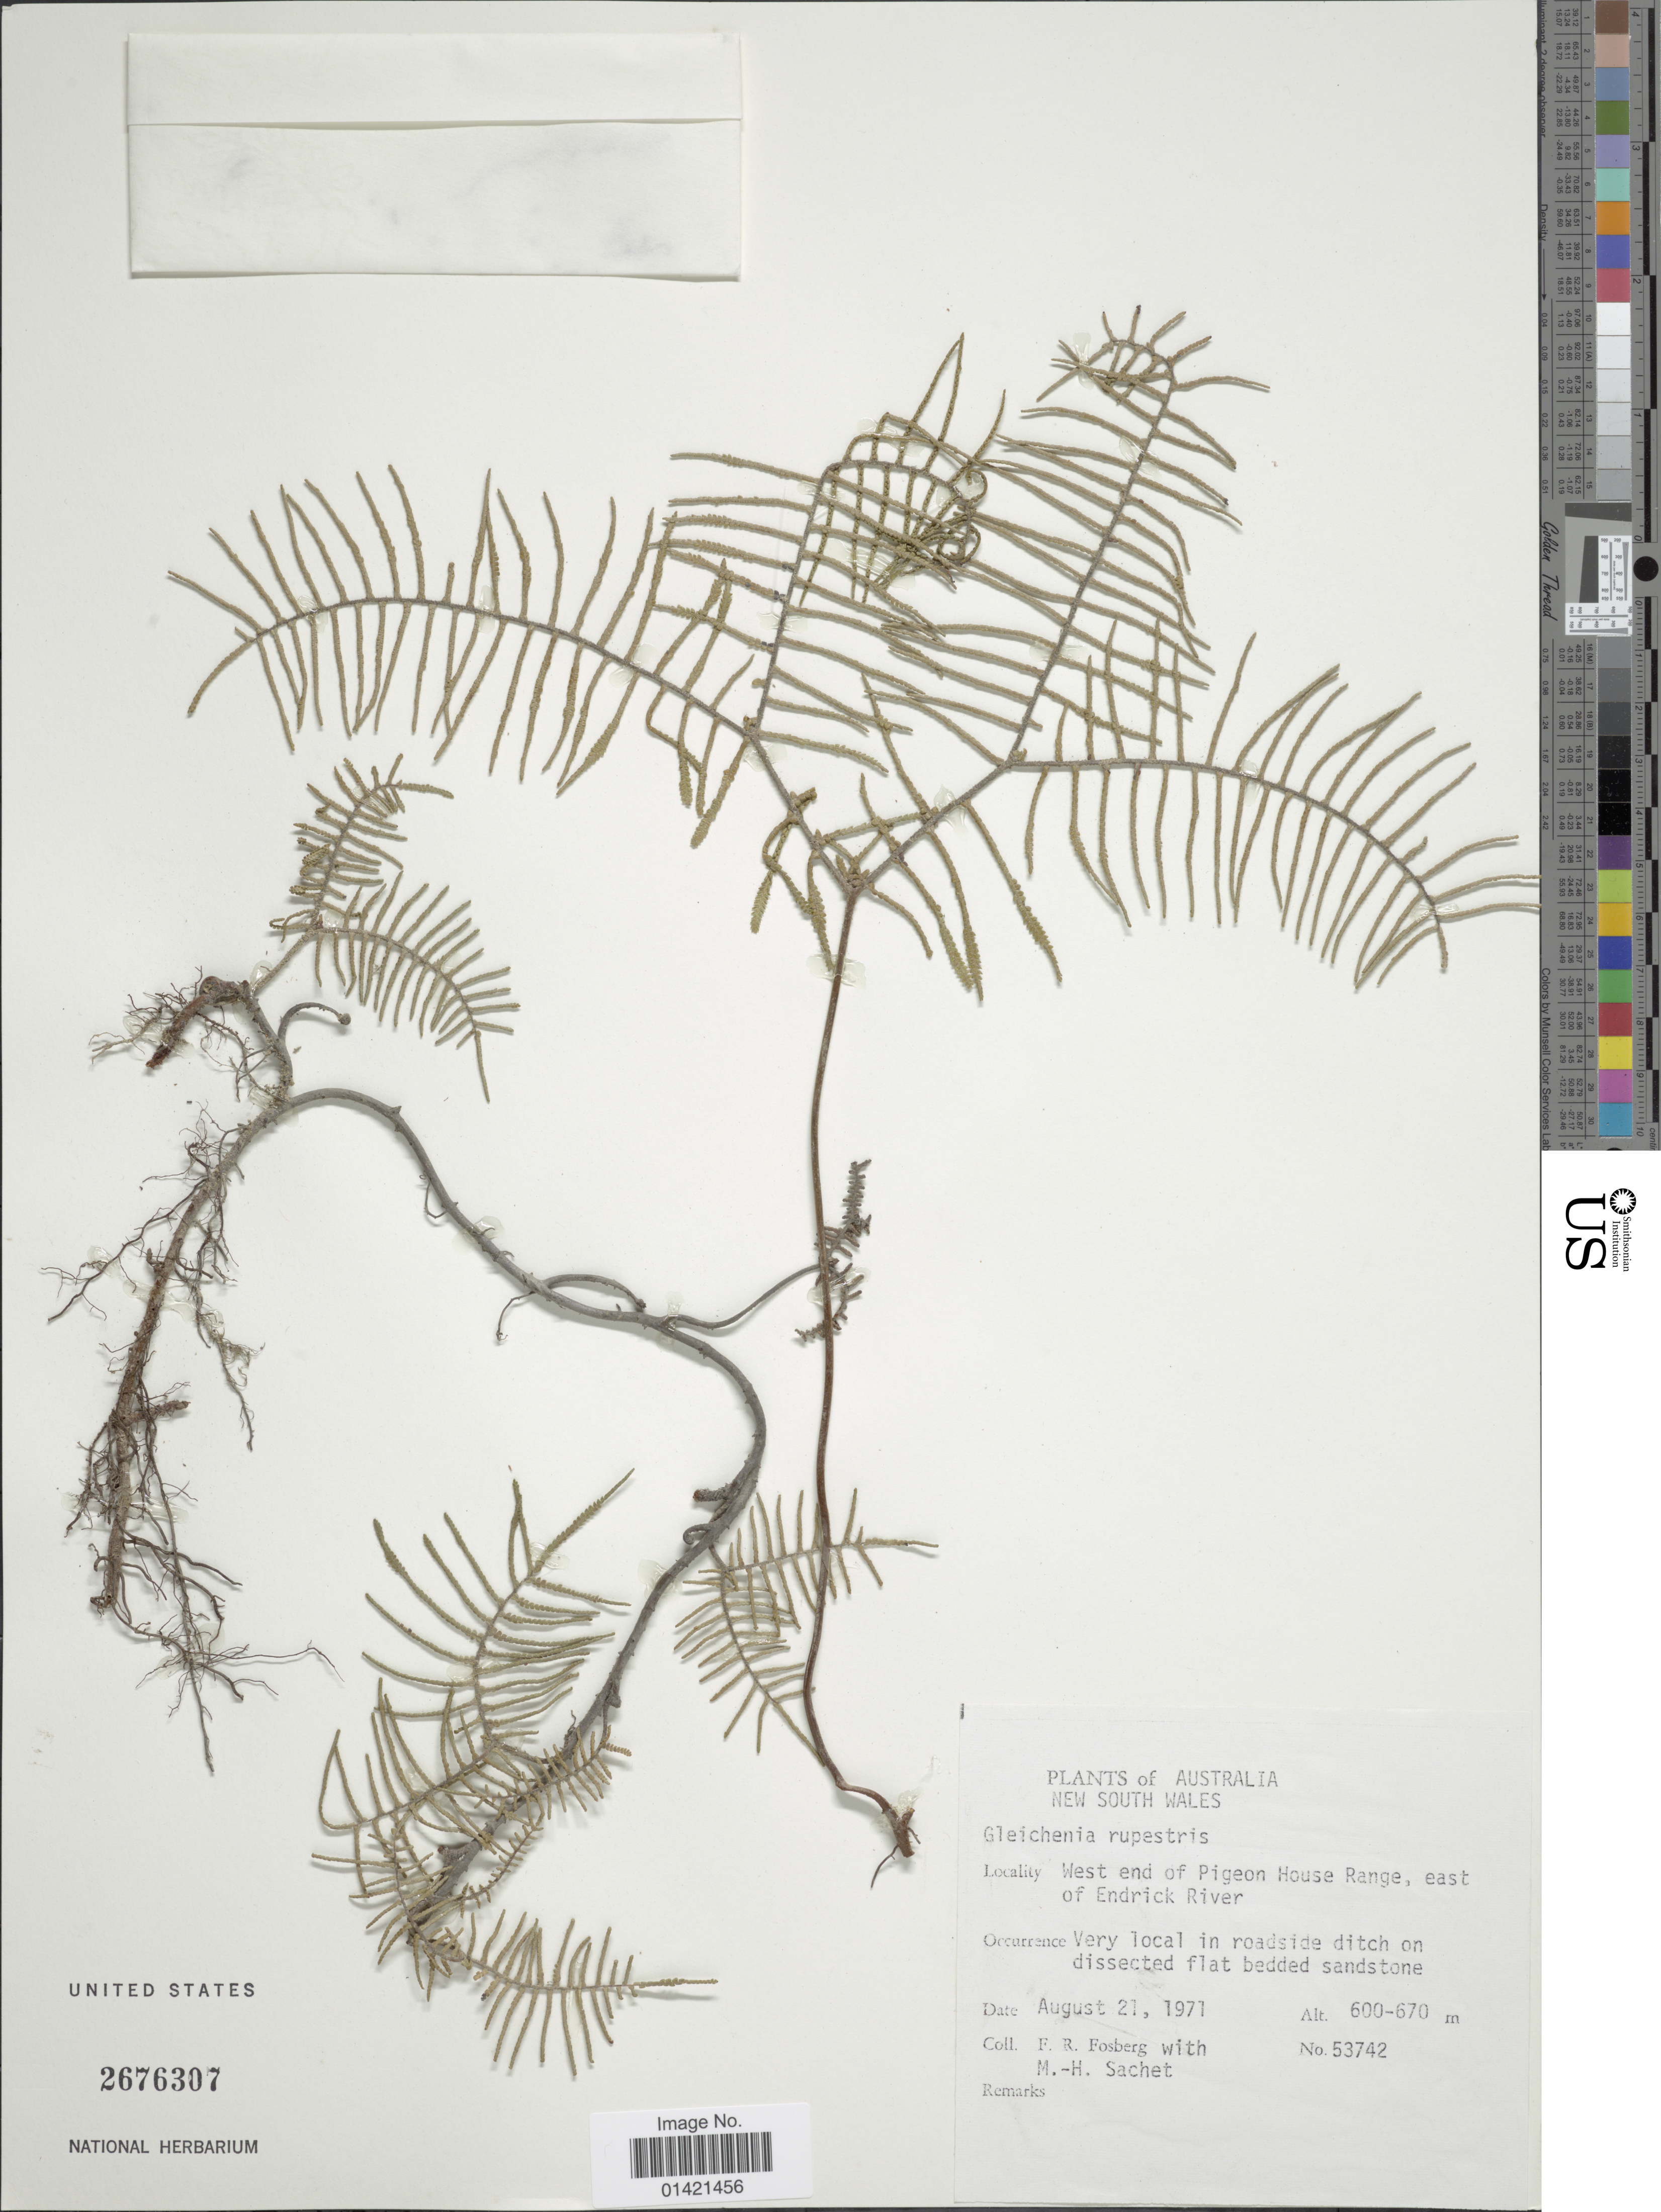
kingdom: Plantae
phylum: Tracheophyta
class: Polypodiopsida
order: Gleicheniales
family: Gleicheniaceae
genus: Gleichenia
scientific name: Gleichenia rupestris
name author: R. Br.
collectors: F. R. Fosberg & M.-H. Sachet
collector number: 53742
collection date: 1971-08-21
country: Australia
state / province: New South Wales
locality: West end of Pigeon House Range, east of Endrick River.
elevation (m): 600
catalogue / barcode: US 2676307